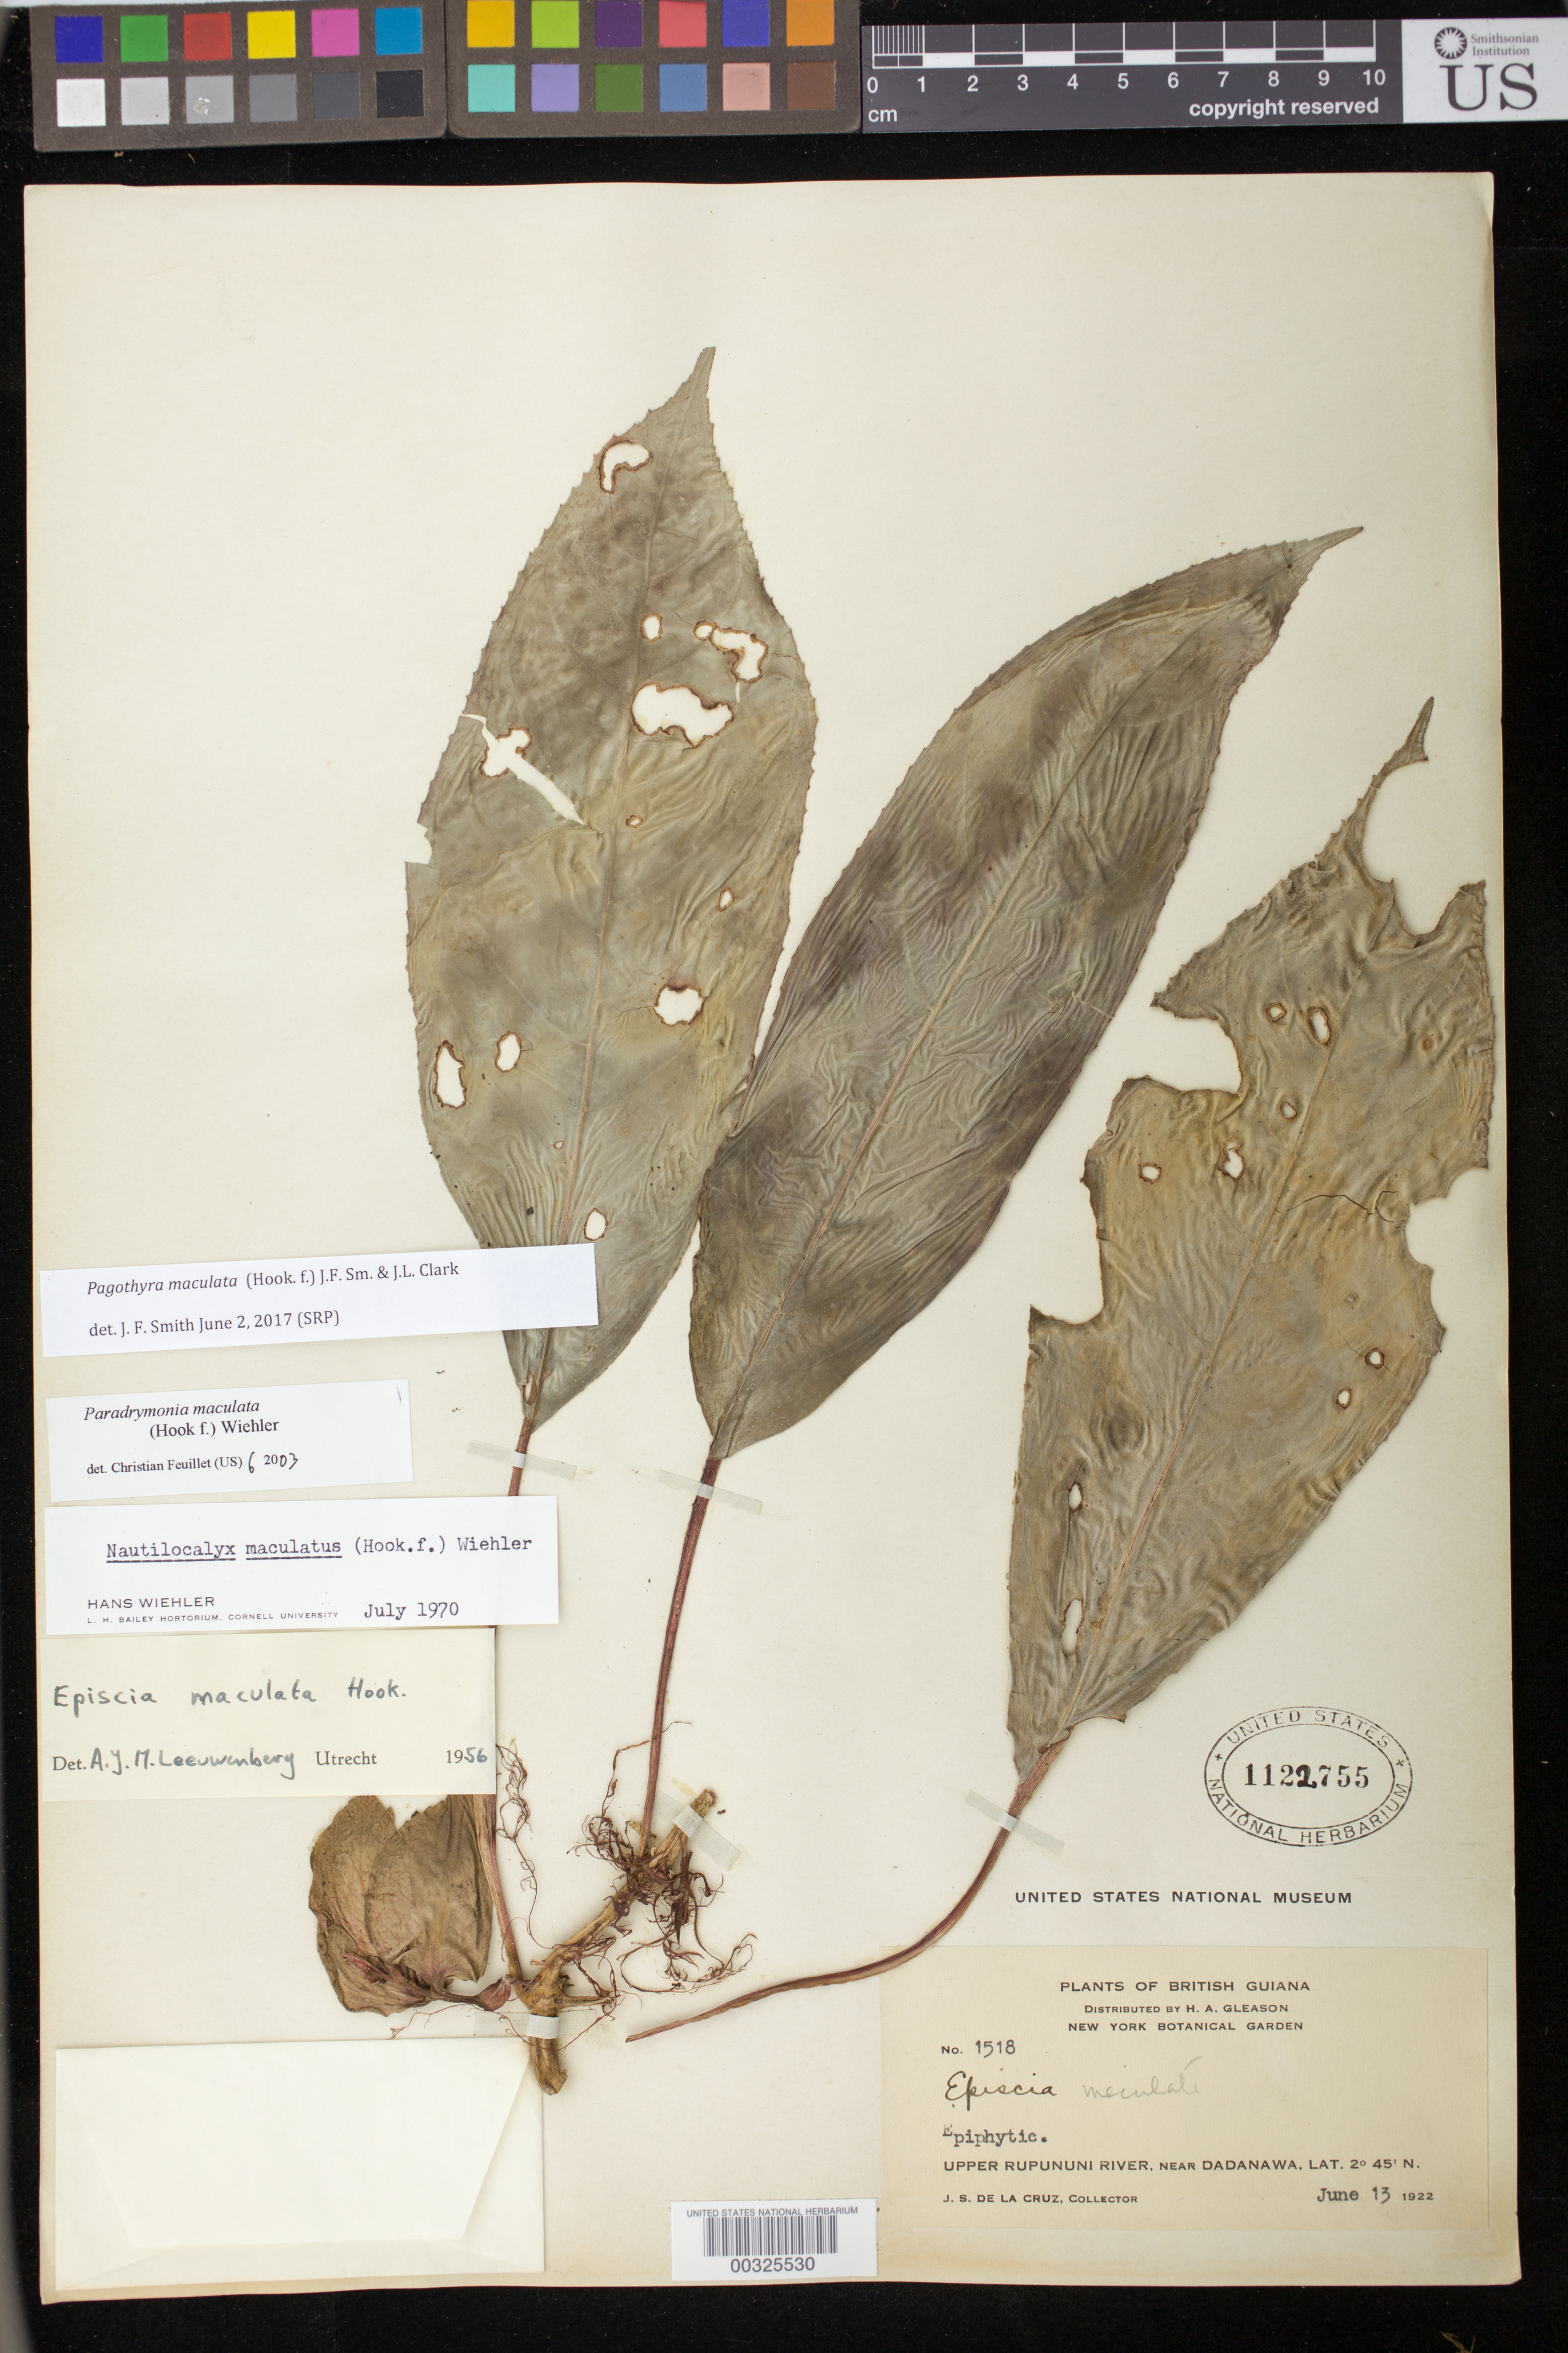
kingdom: Plantae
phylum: Tracheophyta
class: Magnoliopsida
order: Lamiales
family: Gesneriaceae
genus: Pagothyra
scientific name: Pagothyra maculata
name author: (Hook. f.) J.F. Sm. & J.L. Clark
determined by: Smith, J. F.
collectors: J. S. de la Cruz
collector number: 1518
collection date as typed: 13 Jun 1922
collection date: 1922-06-13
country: Guyana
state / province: U. Takutu-U. Essequibo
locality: Upper Rupununi River, near Dadanawa, lat. 2°45' N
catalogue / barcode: US 1122755